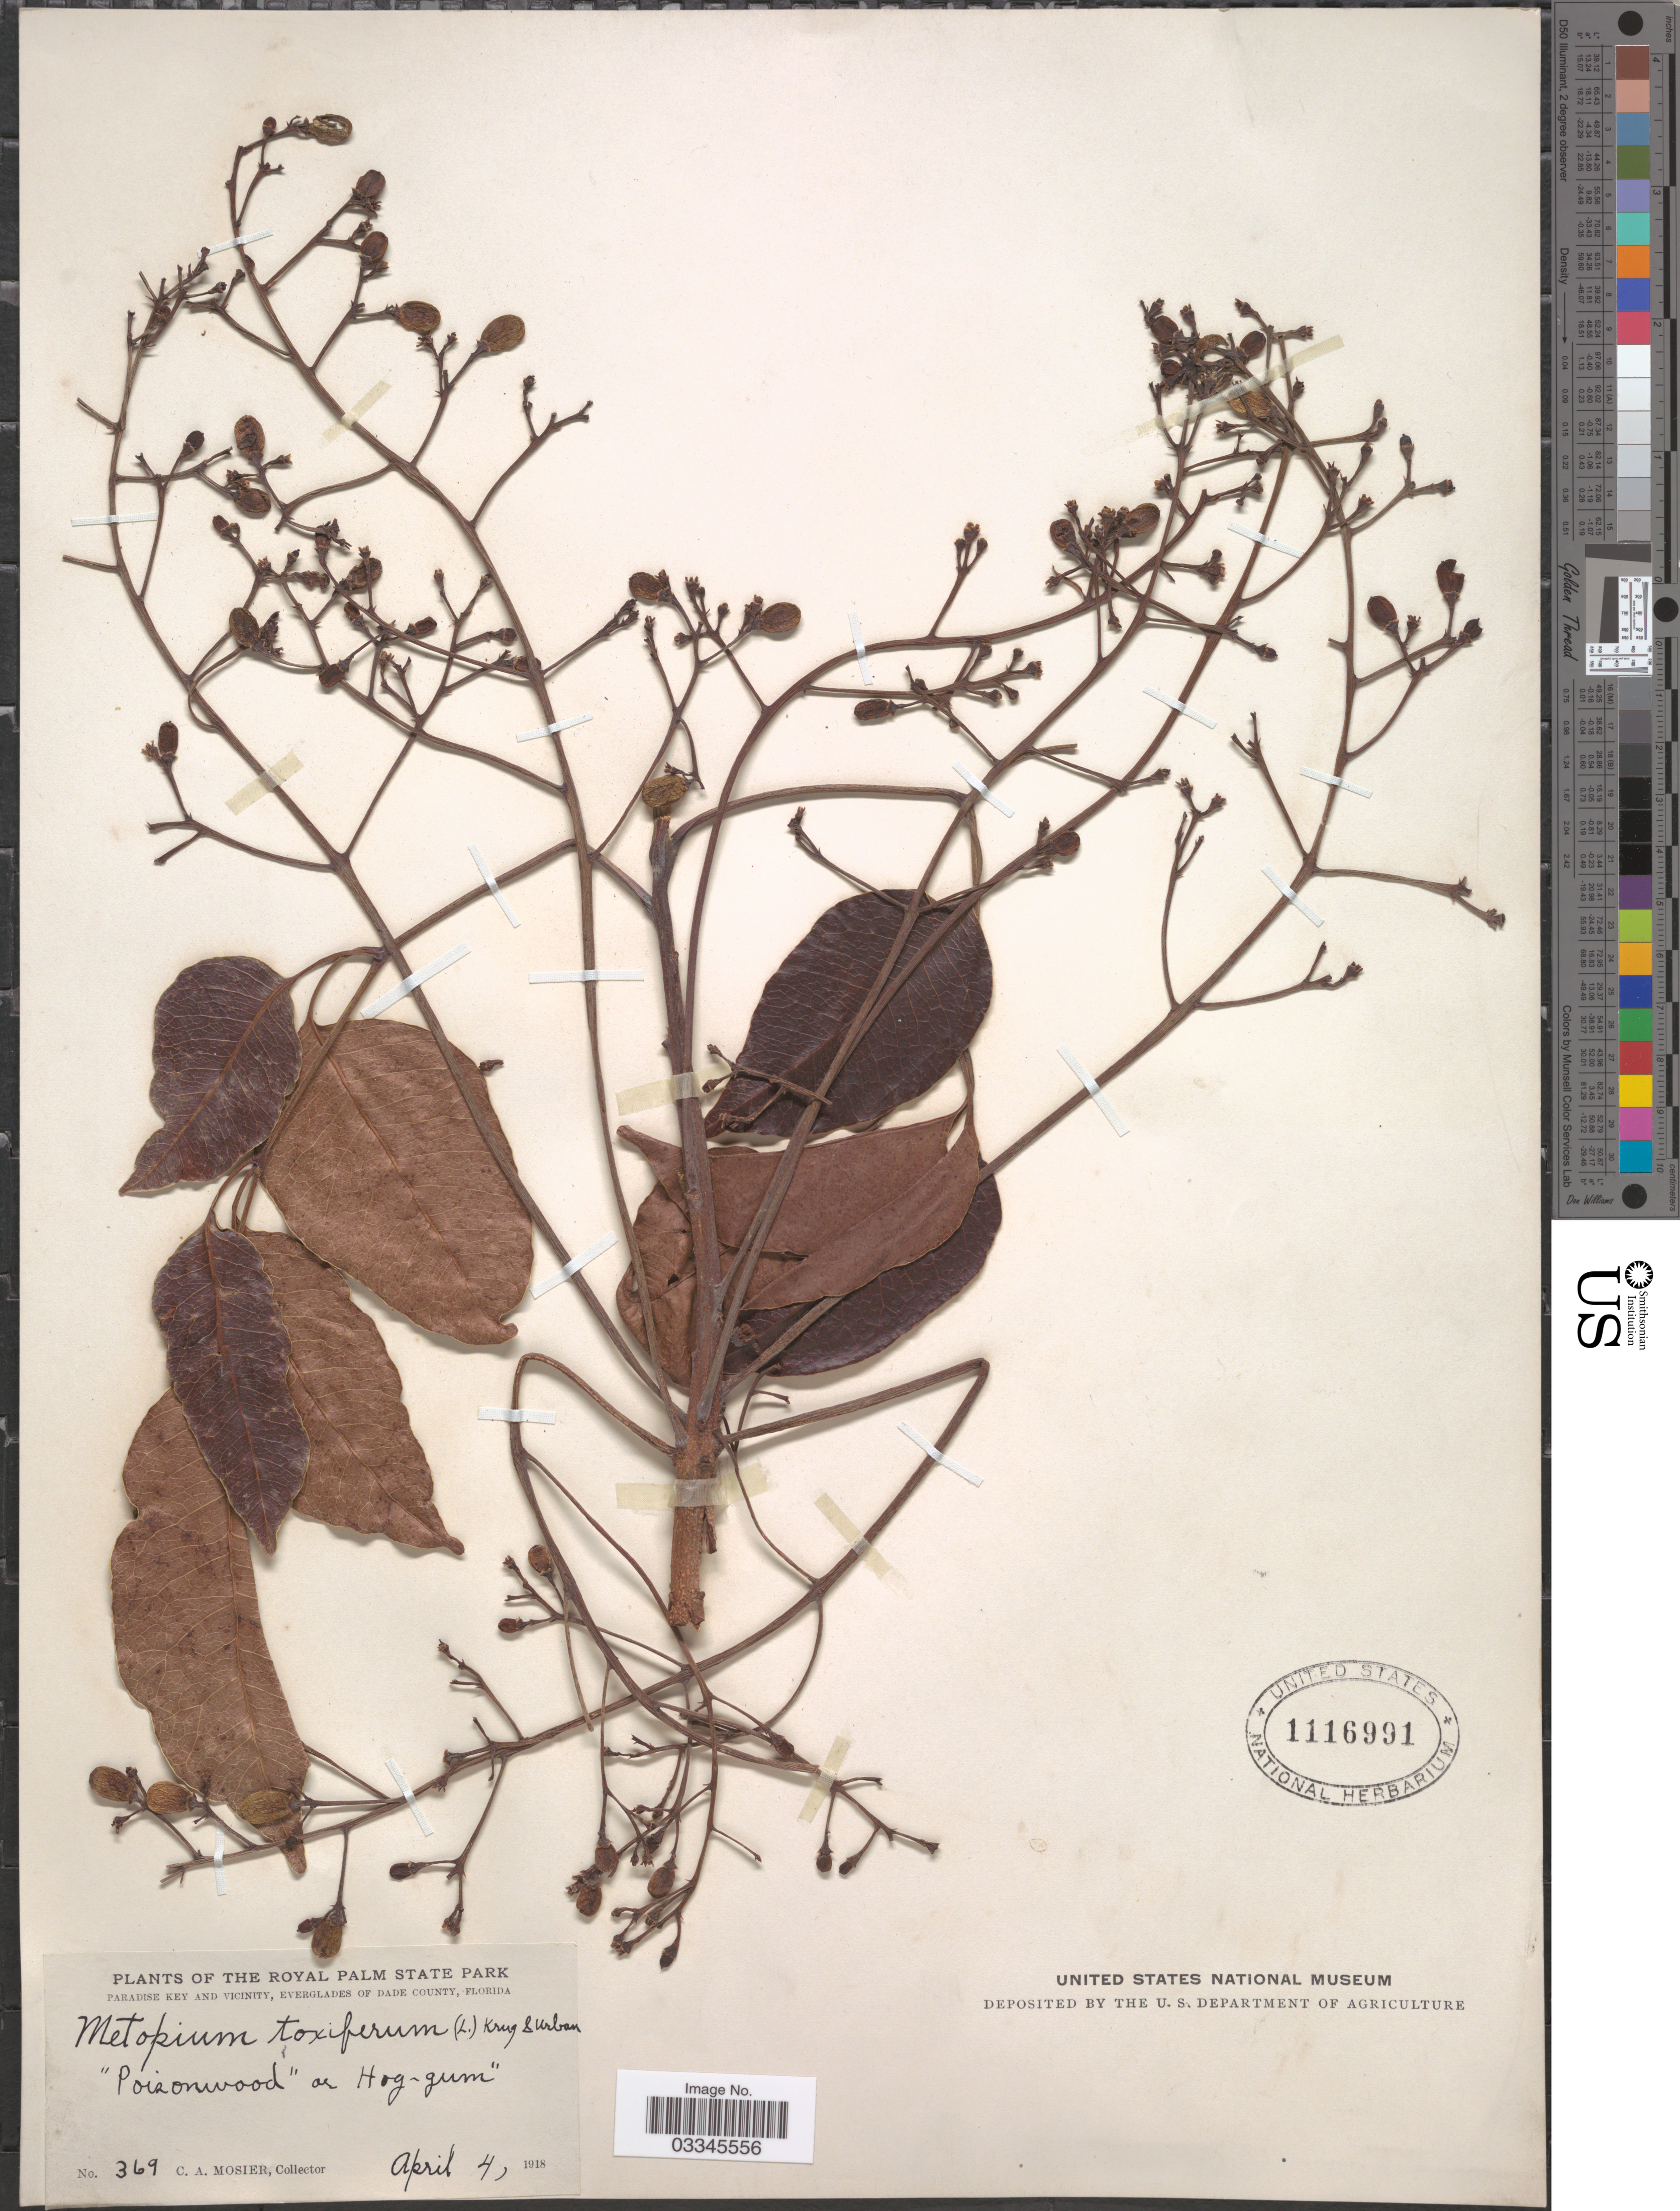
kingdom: Plantae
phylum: Tracheophyta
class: Magnoliopsida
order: Sapindales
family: Anacardiaceae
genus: Metopium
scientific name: Metopium toxiferum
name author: (L.) Krug & Urb.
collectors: C. A. Mosier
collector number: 369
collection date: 1918-04-04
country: United States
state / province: Florida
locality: The Royal Palm State Park. Paradise Key and vicinity, Everglades of Dade County.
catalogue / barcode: US 1116991